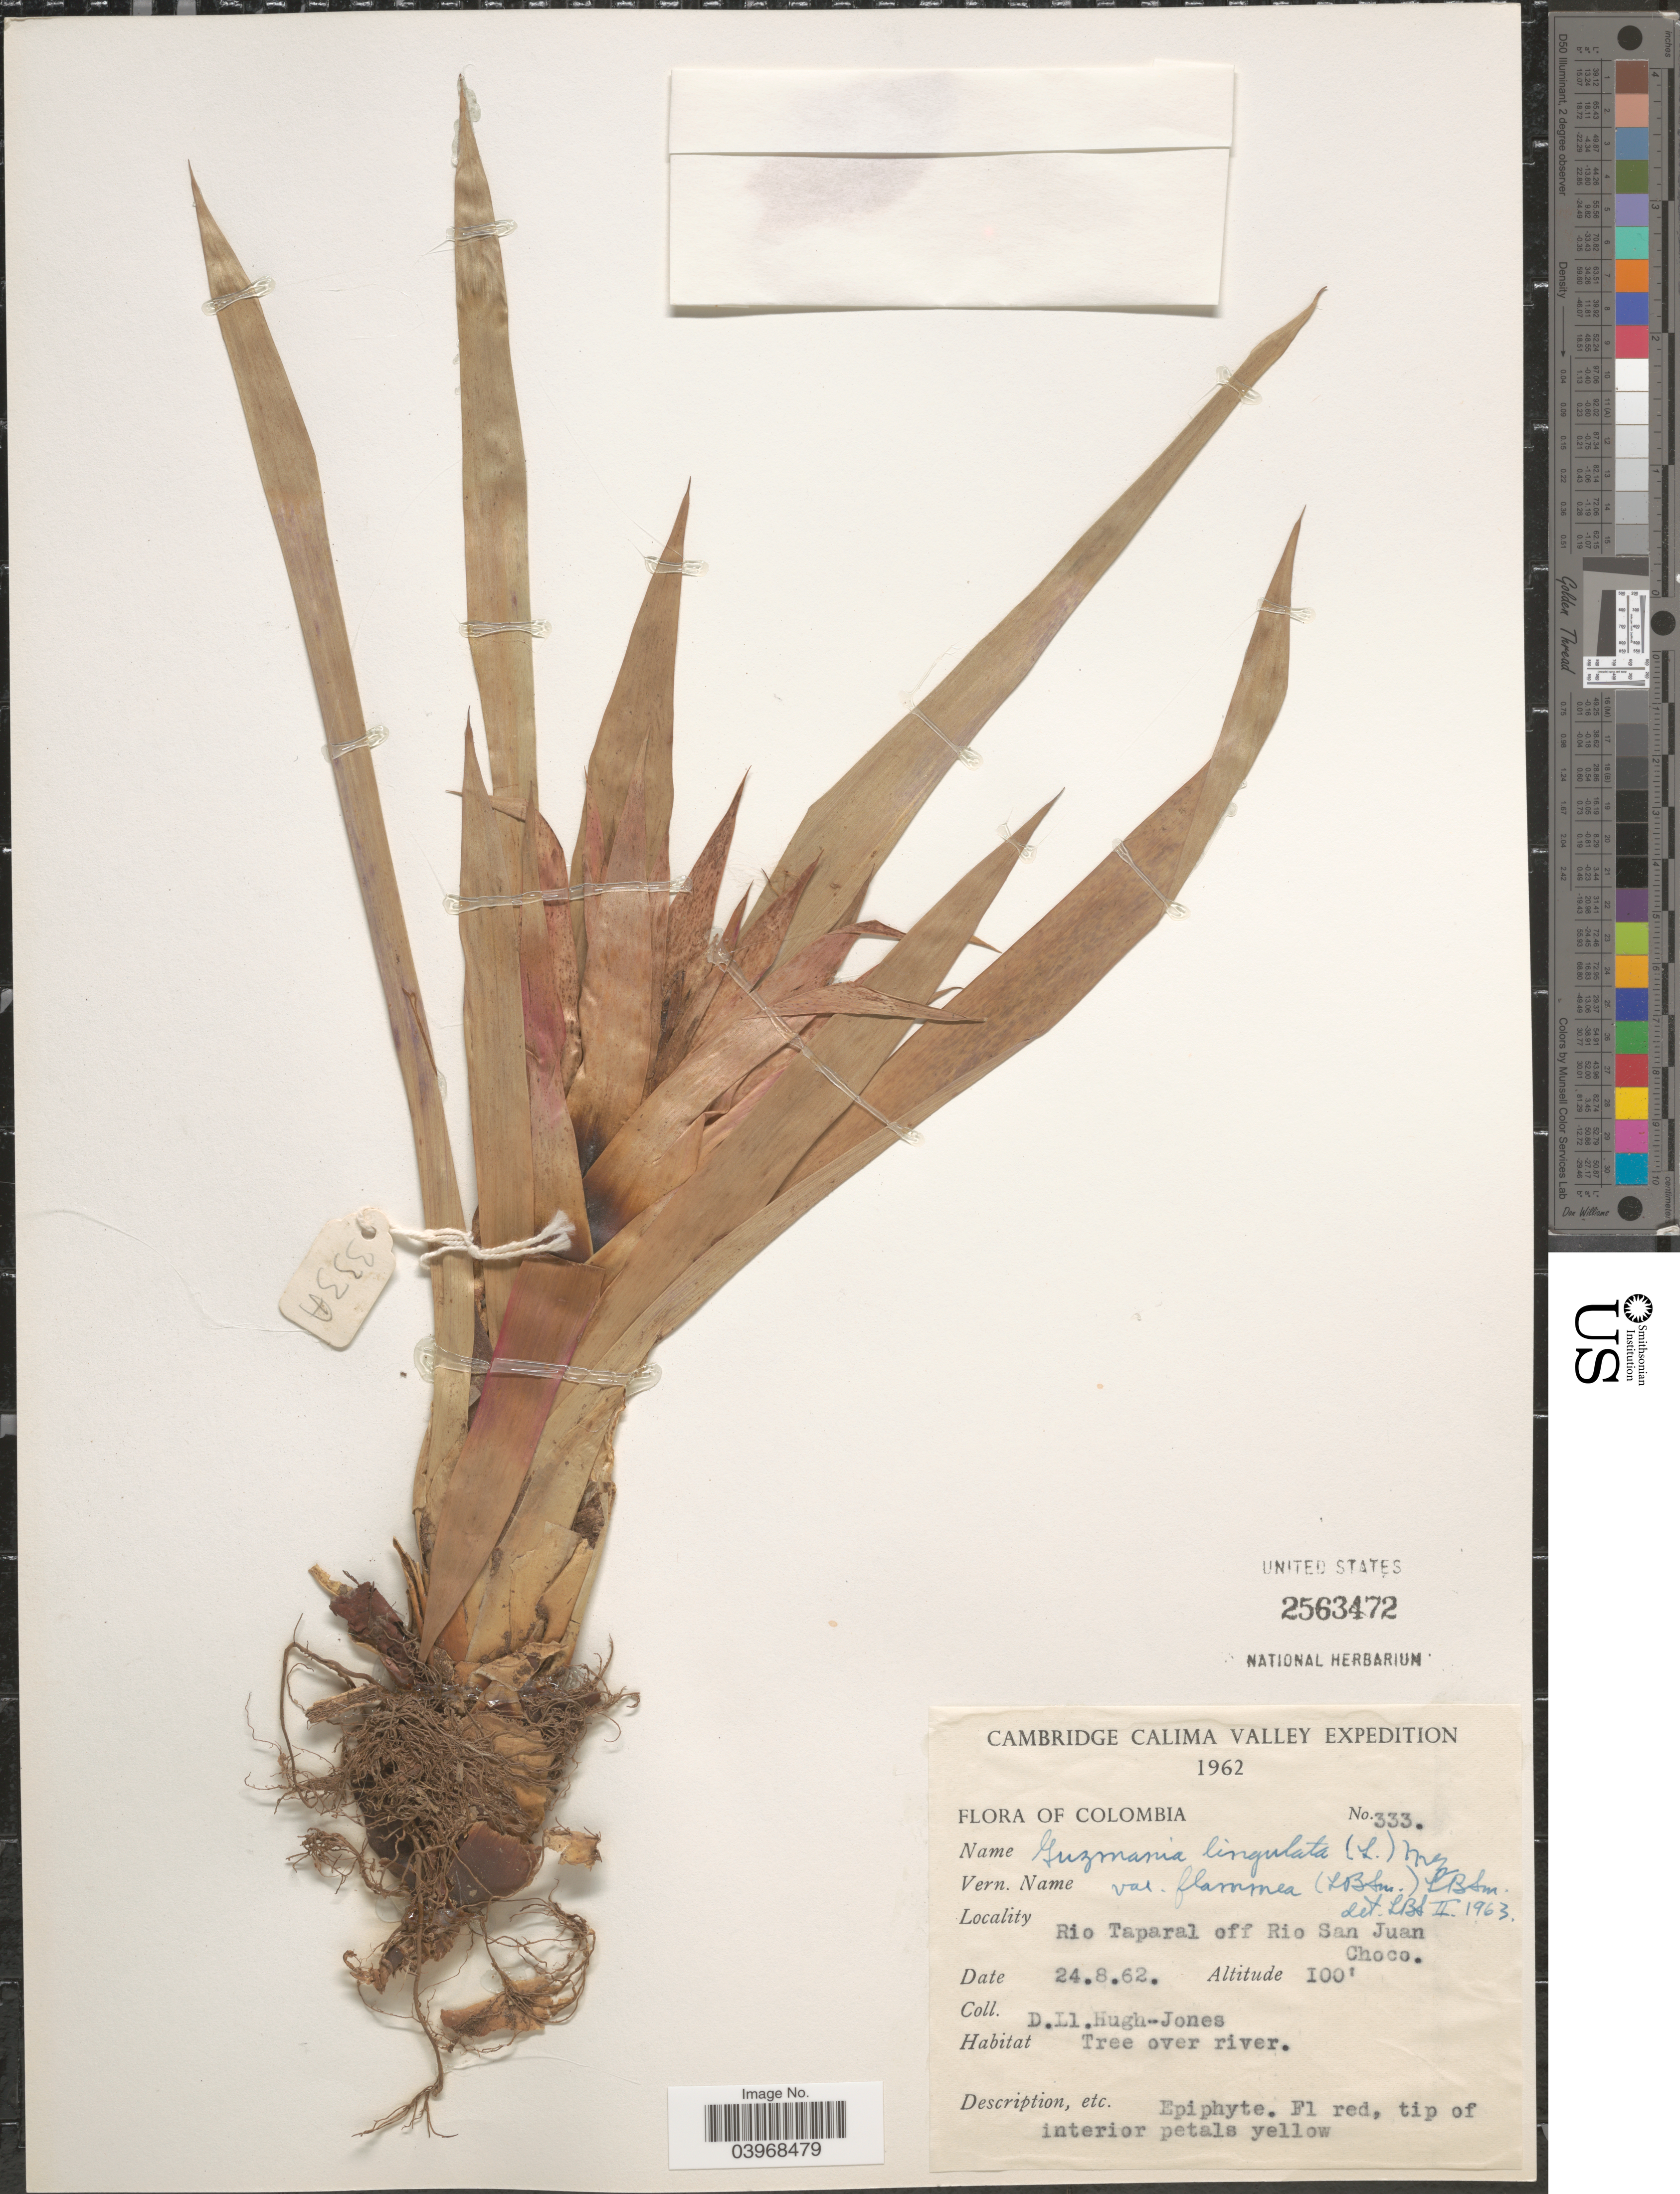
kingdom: Plantae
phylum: Tracheophyta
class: Liliopsida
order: Poales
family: Bromeliaceae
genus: Guzmania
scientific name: Guzmania lingulata var. flammea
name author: (L.B. Sm.) L.B. Sm.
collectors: D. Hugh-Jones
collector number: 333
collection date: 1962-08-24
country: Colombia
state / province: Chocó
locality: Rio Taparal off Rio San Juan.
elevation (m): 30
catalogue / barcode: US 2563472